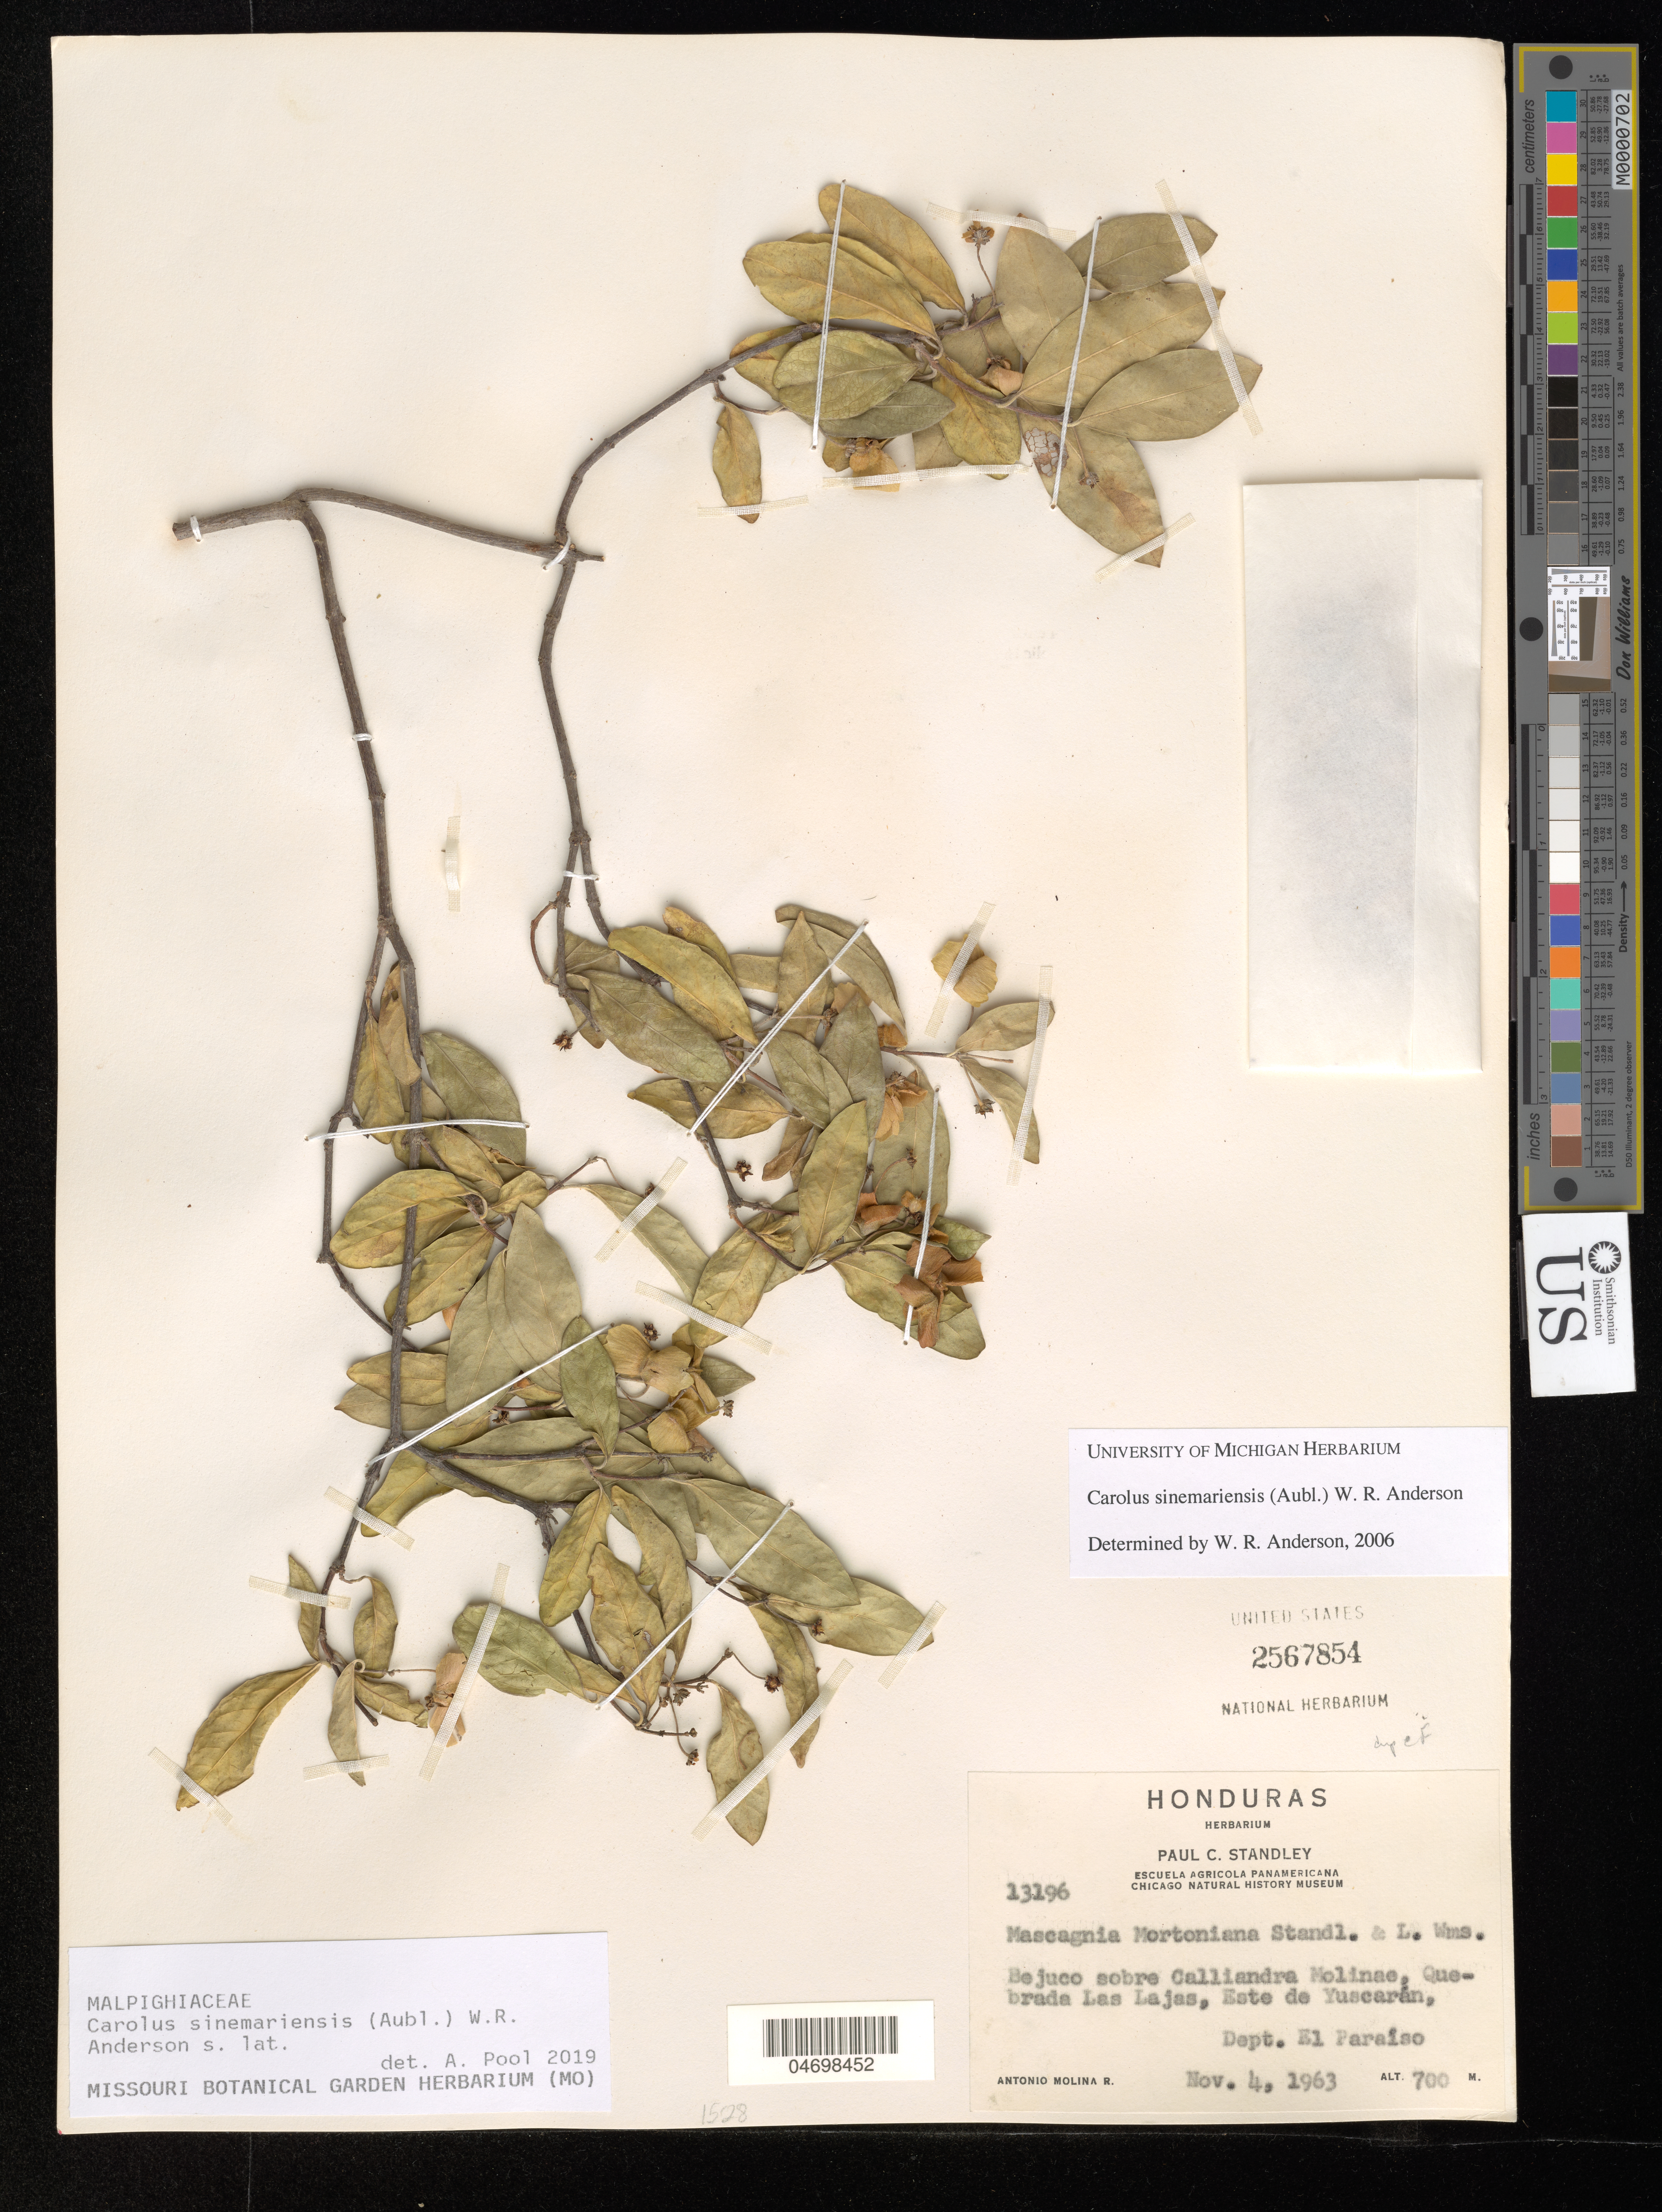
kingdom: Plantae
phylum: Tracheophyta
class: Magnoliopsida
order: Malpighiales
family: Malpighiaceae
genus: Carolus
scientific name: Carolus sinemariensis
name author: (Aubl.) W.R. Anderson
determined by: Pool, A., (MO), Missouri Botanical Garden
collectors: A. Molina R.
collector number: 13196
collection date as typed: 04 Nov 1963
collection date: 1963-11-04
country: Honduras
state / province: El Paraíso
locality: Quebrada Las Lajas al este de Yuscaran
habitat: Quebrada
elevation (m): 700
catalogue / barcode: US 2567854